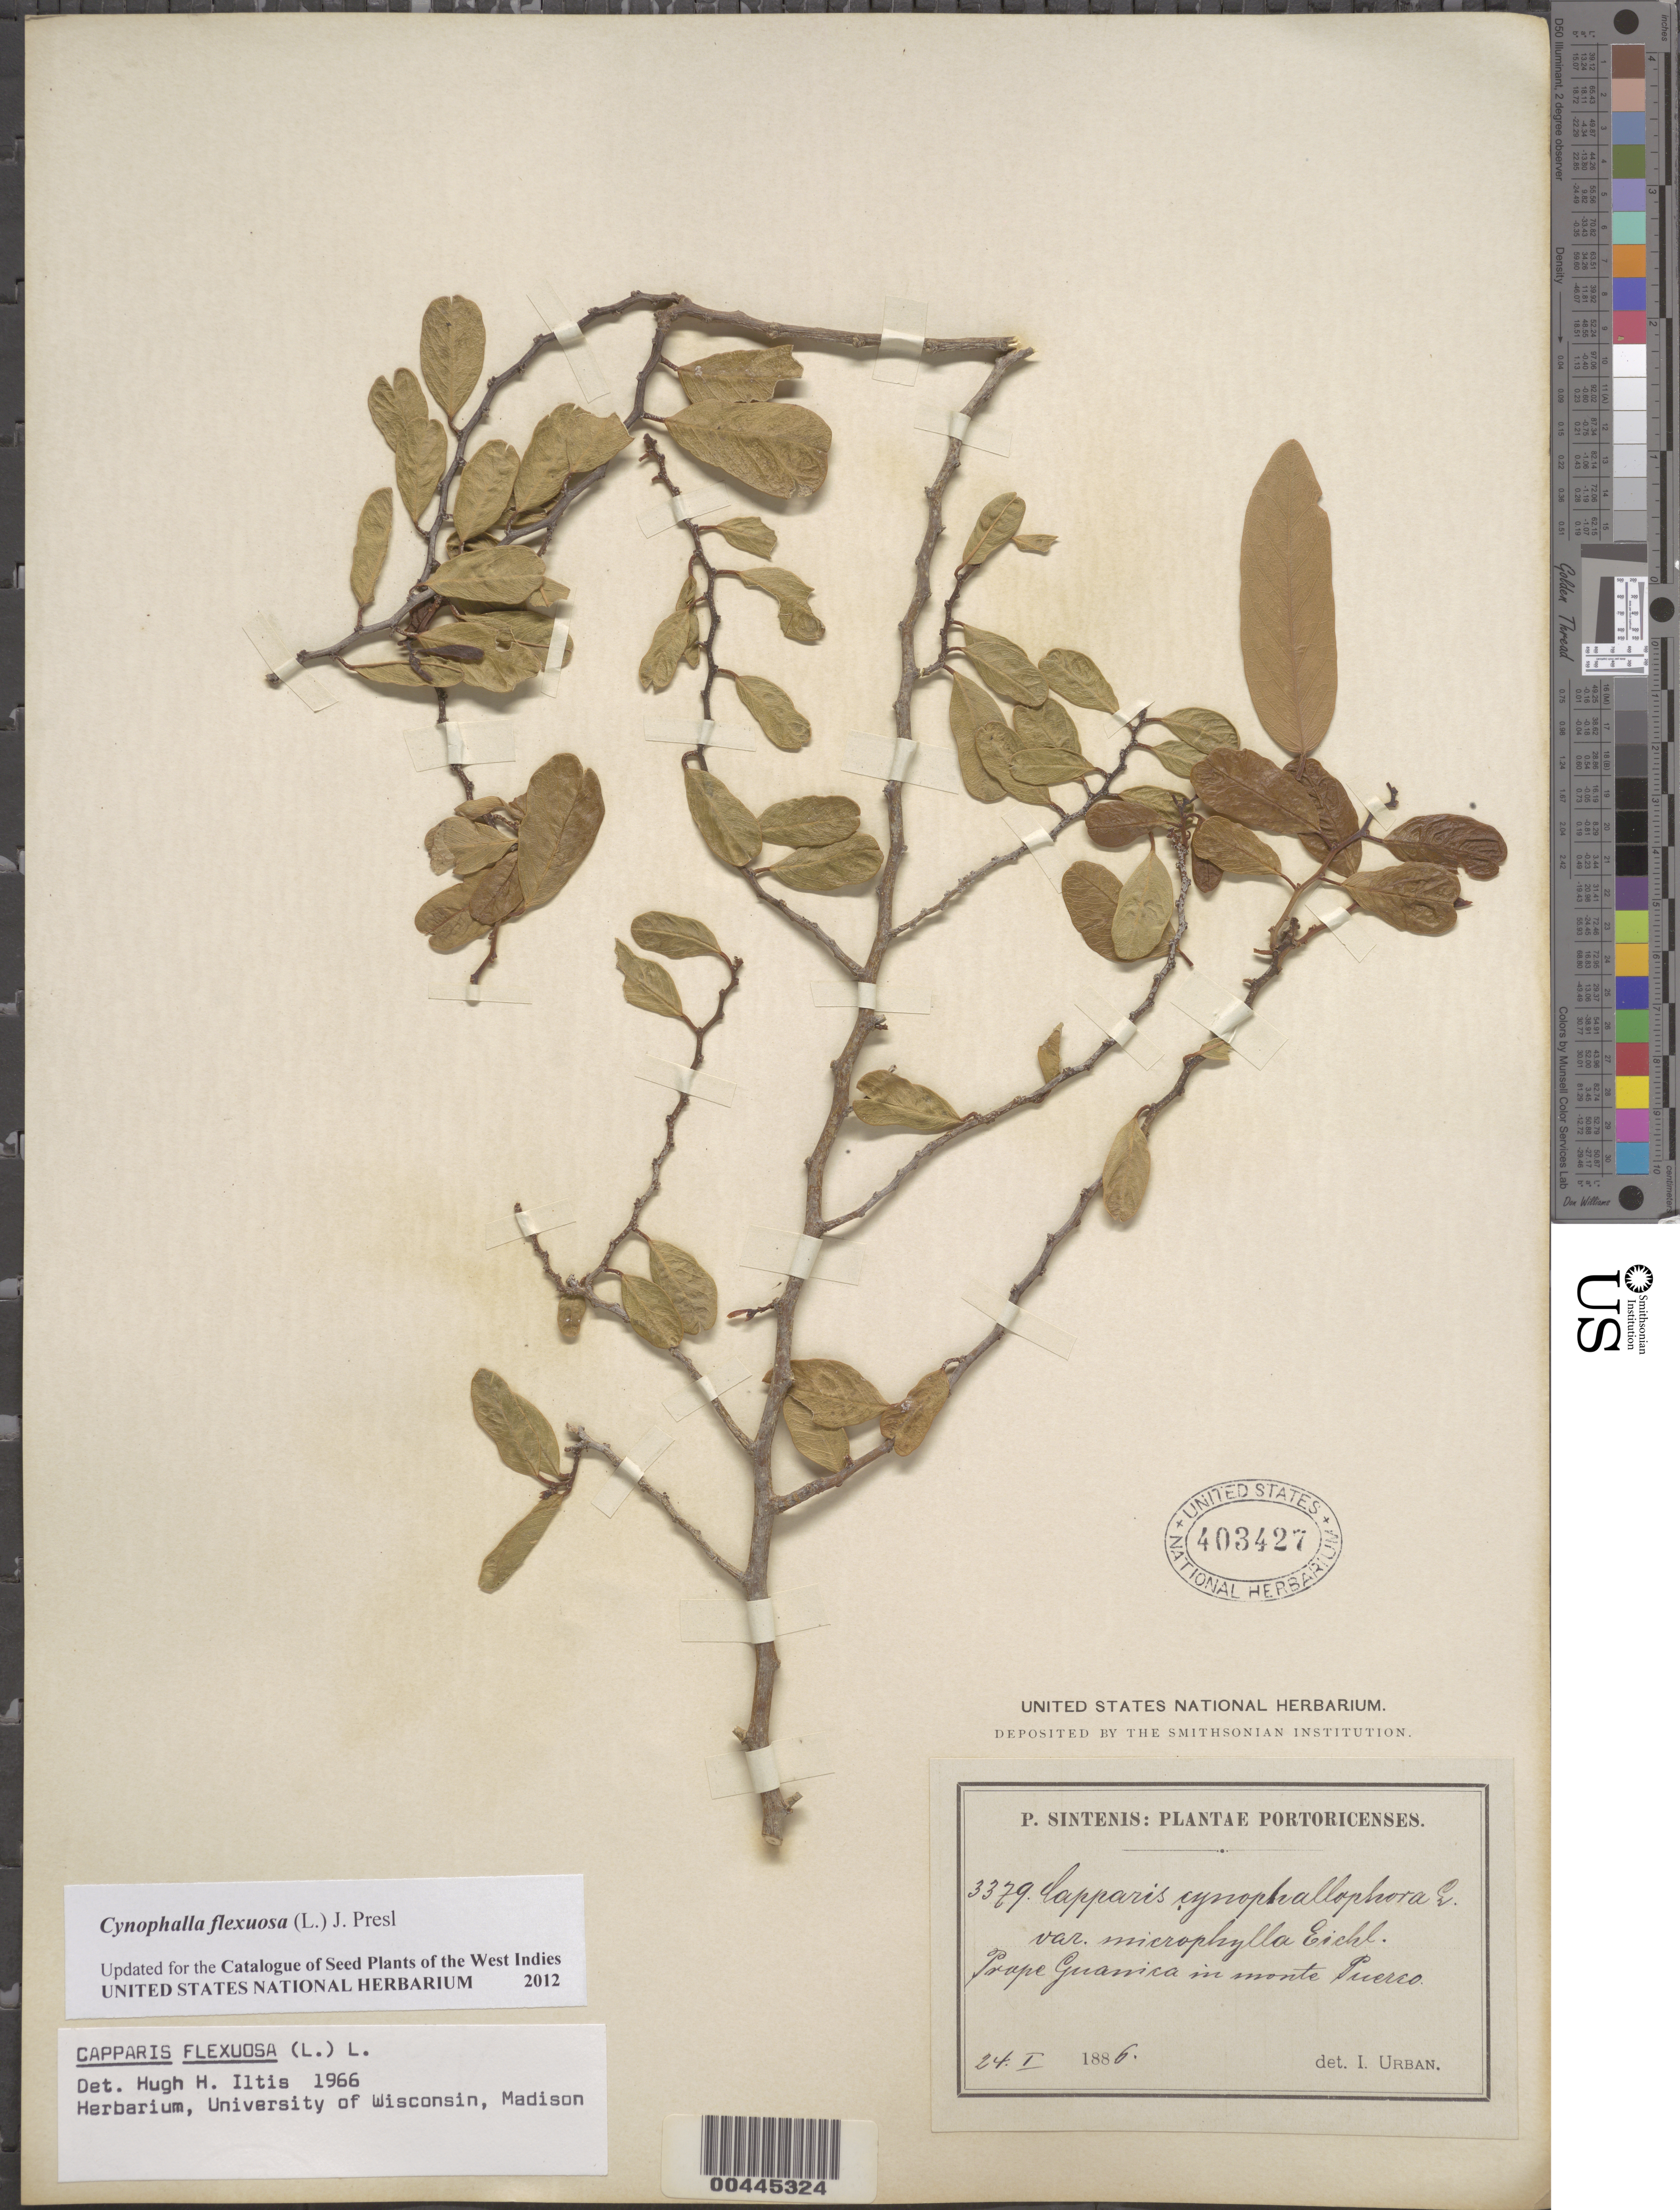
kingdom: Plantae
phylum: Tracheophyta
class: Magnoliopsida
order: Brassicales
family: Capparaceae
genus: Capparis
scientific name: Capparis flexuosa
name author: (L.) L.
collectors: P. Sintenis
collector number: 3379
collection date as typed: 24 Jan 1886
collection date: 1886-01-24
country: Puerto Rico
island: Greater Antilles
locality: Prope Guanica. In monte Puerco.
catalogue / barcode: US 403427